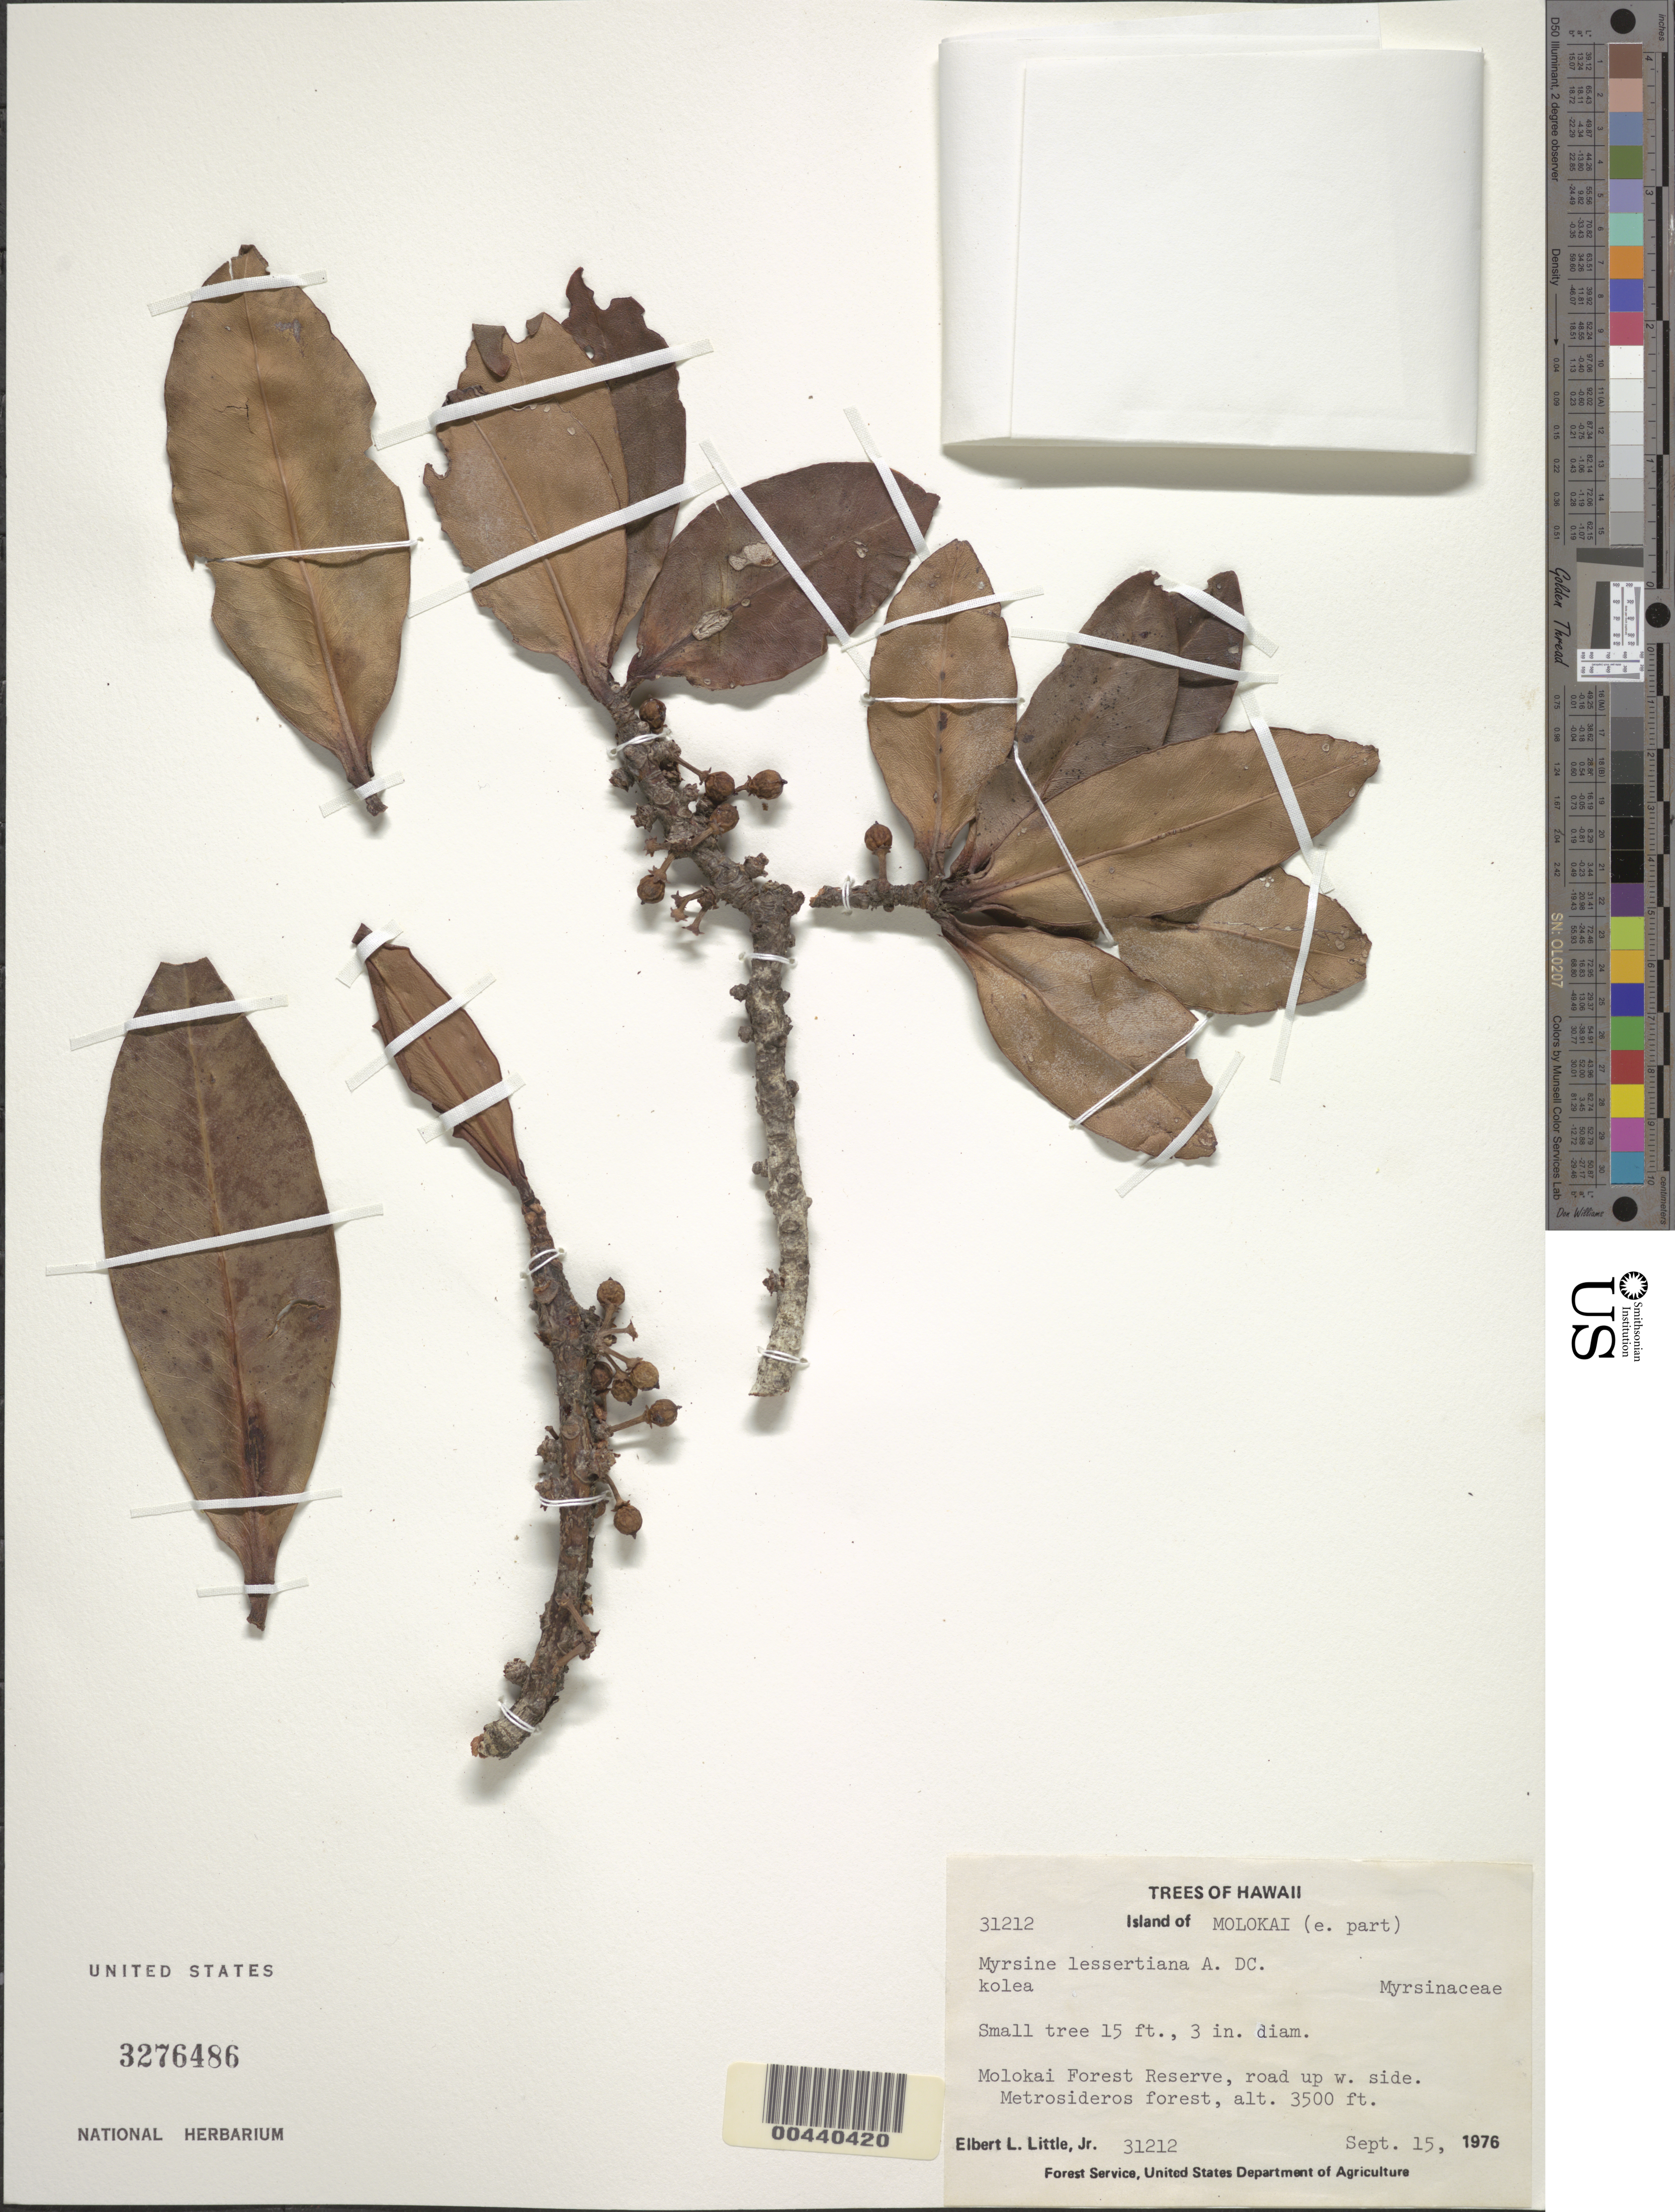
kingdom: Plantae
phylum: Tracheophyta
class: Magnoliopsida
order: Ericales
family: Primulaceae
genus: Myrsine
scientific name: Myrsine lessertiana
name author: A. DC.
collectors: E. L. Little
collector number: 31212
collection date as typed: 15 Sep 1976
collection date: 1976-09-15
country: United States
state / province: Hawaii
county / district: Maui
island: Moloka'i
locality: Molokai Forest Reserve, road up W side, E part of Molokai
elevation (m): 1067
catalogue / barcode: US 3276486